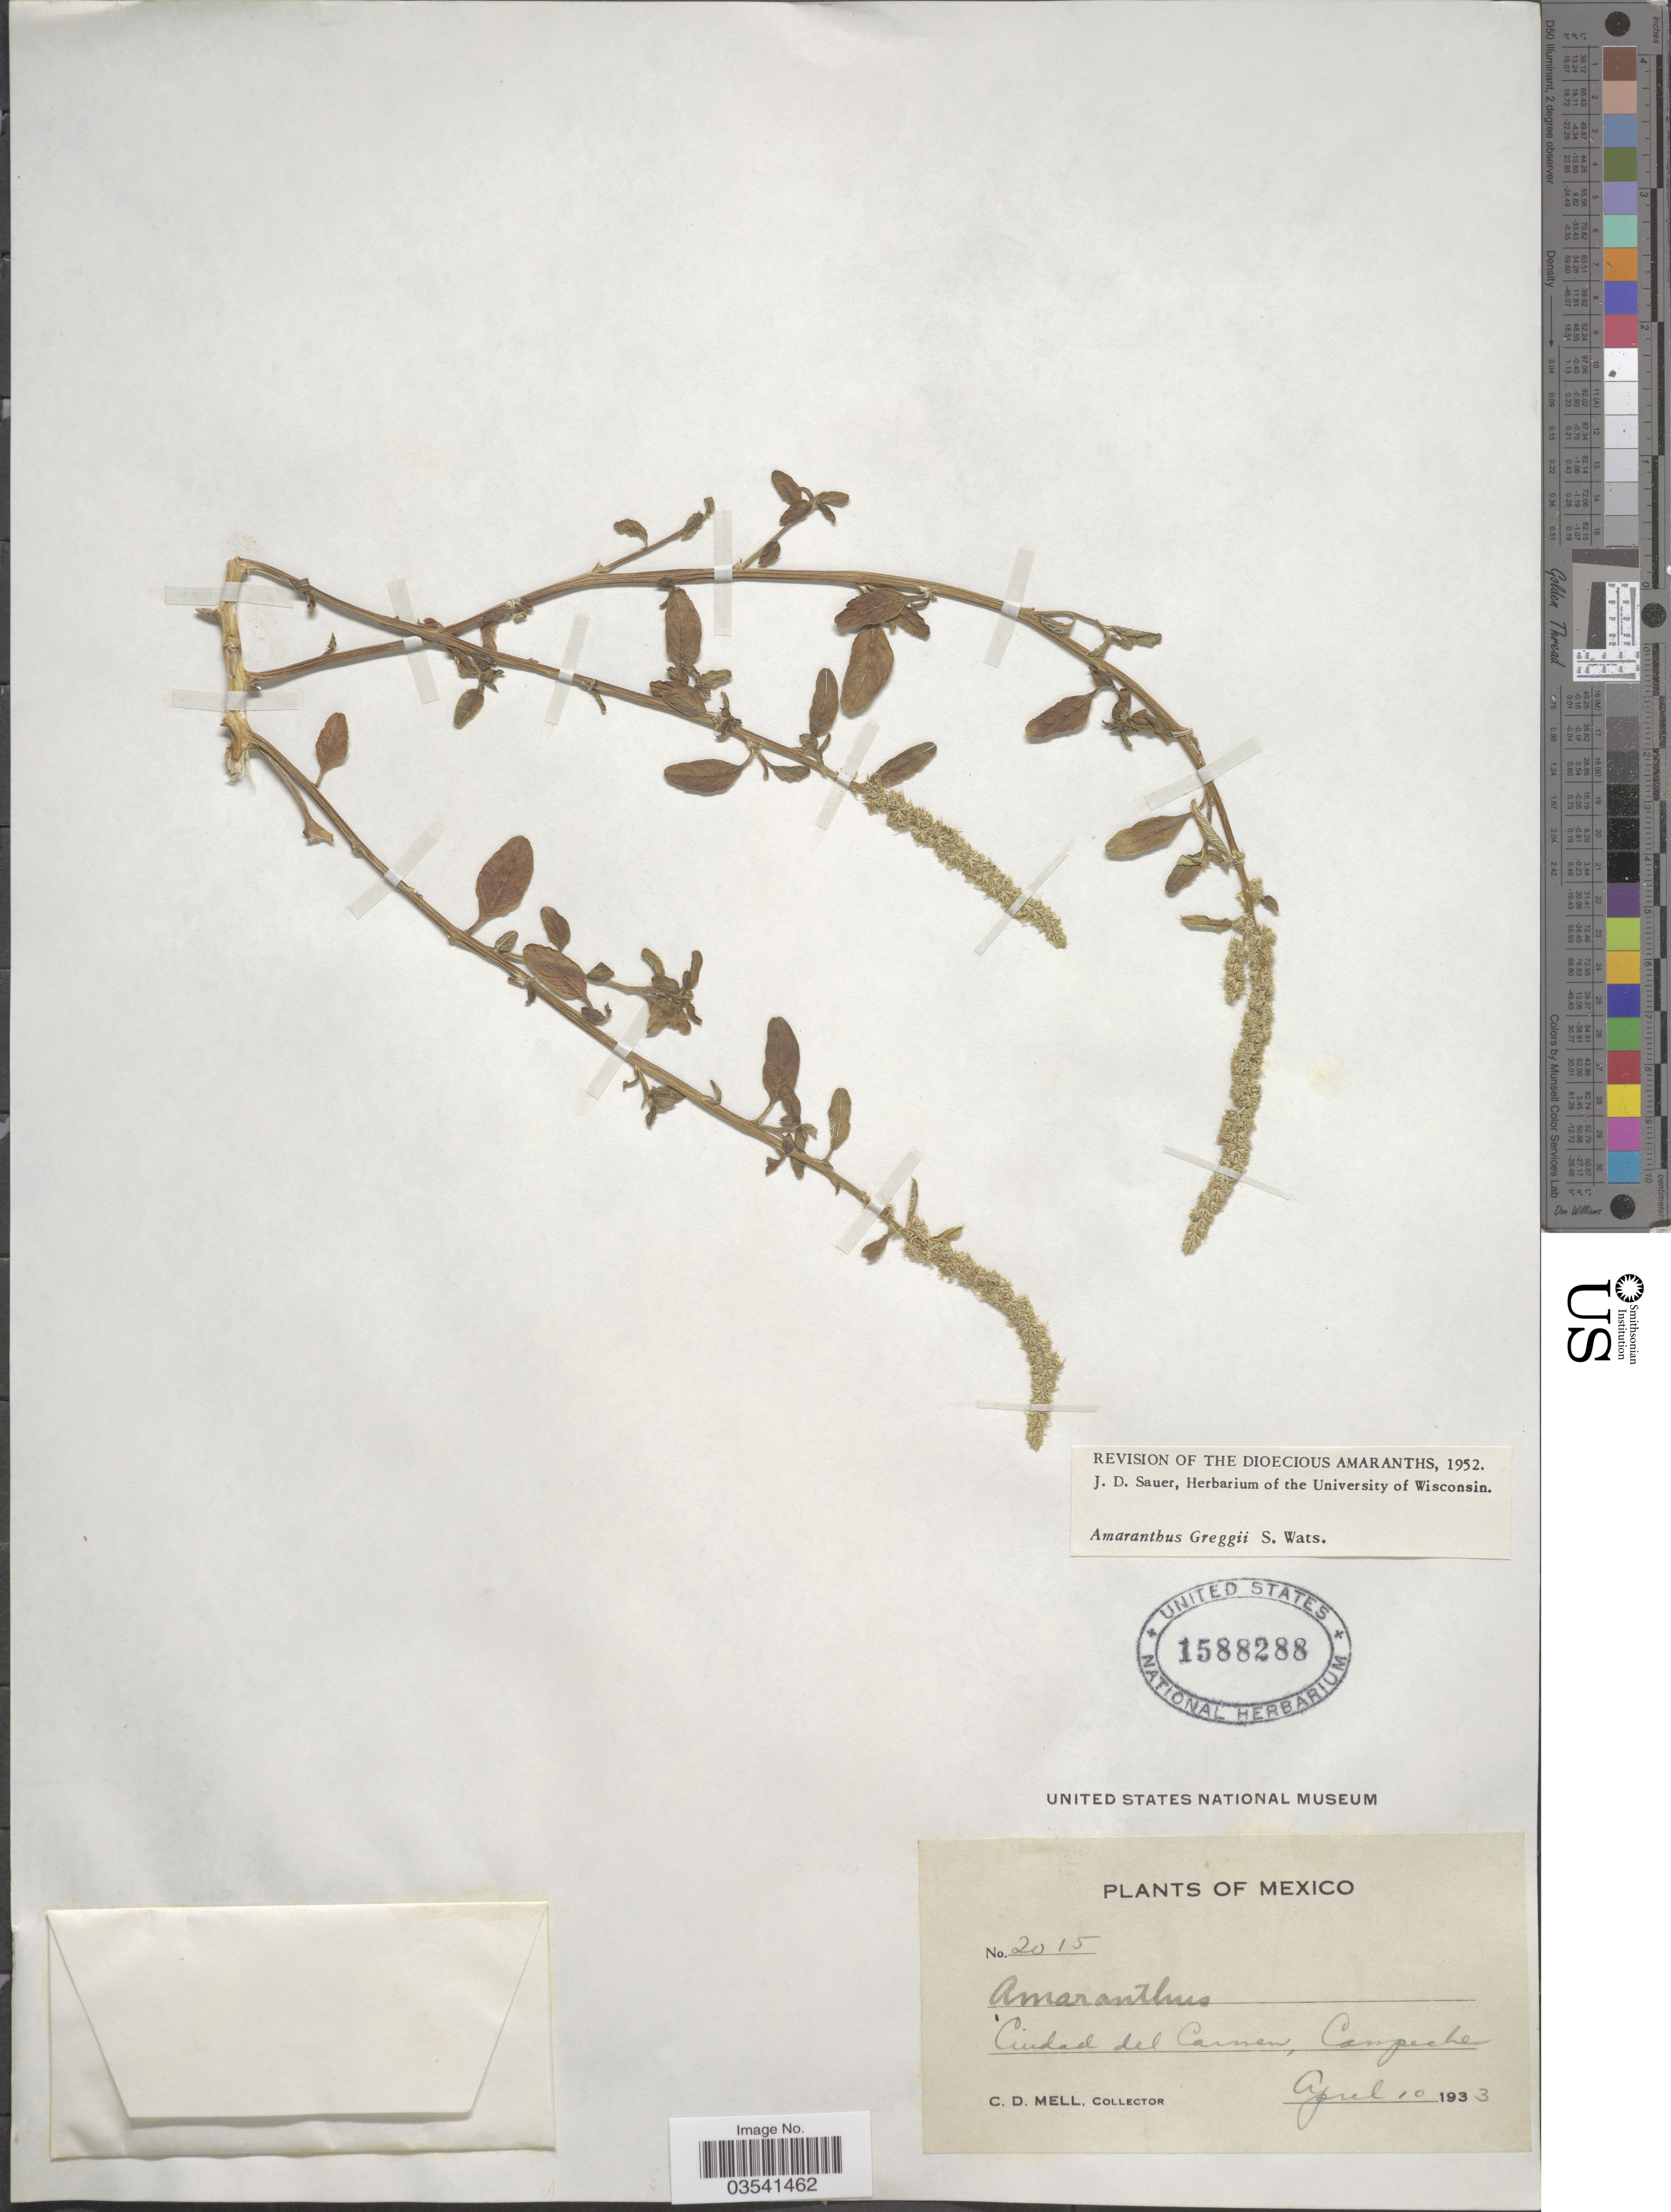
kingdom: Plantae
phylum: Tracheophyta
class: Magnoliopsida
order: Caryophyllales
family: Amaranthaceae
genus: Amaranthus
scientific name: Amaranthus greggii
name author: S. Watson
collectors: C. D. Mell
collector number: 2015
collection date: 1933-04-10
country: Mexico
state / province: Campeche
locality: Ciudad del Carmen.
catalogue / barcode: US 1588288